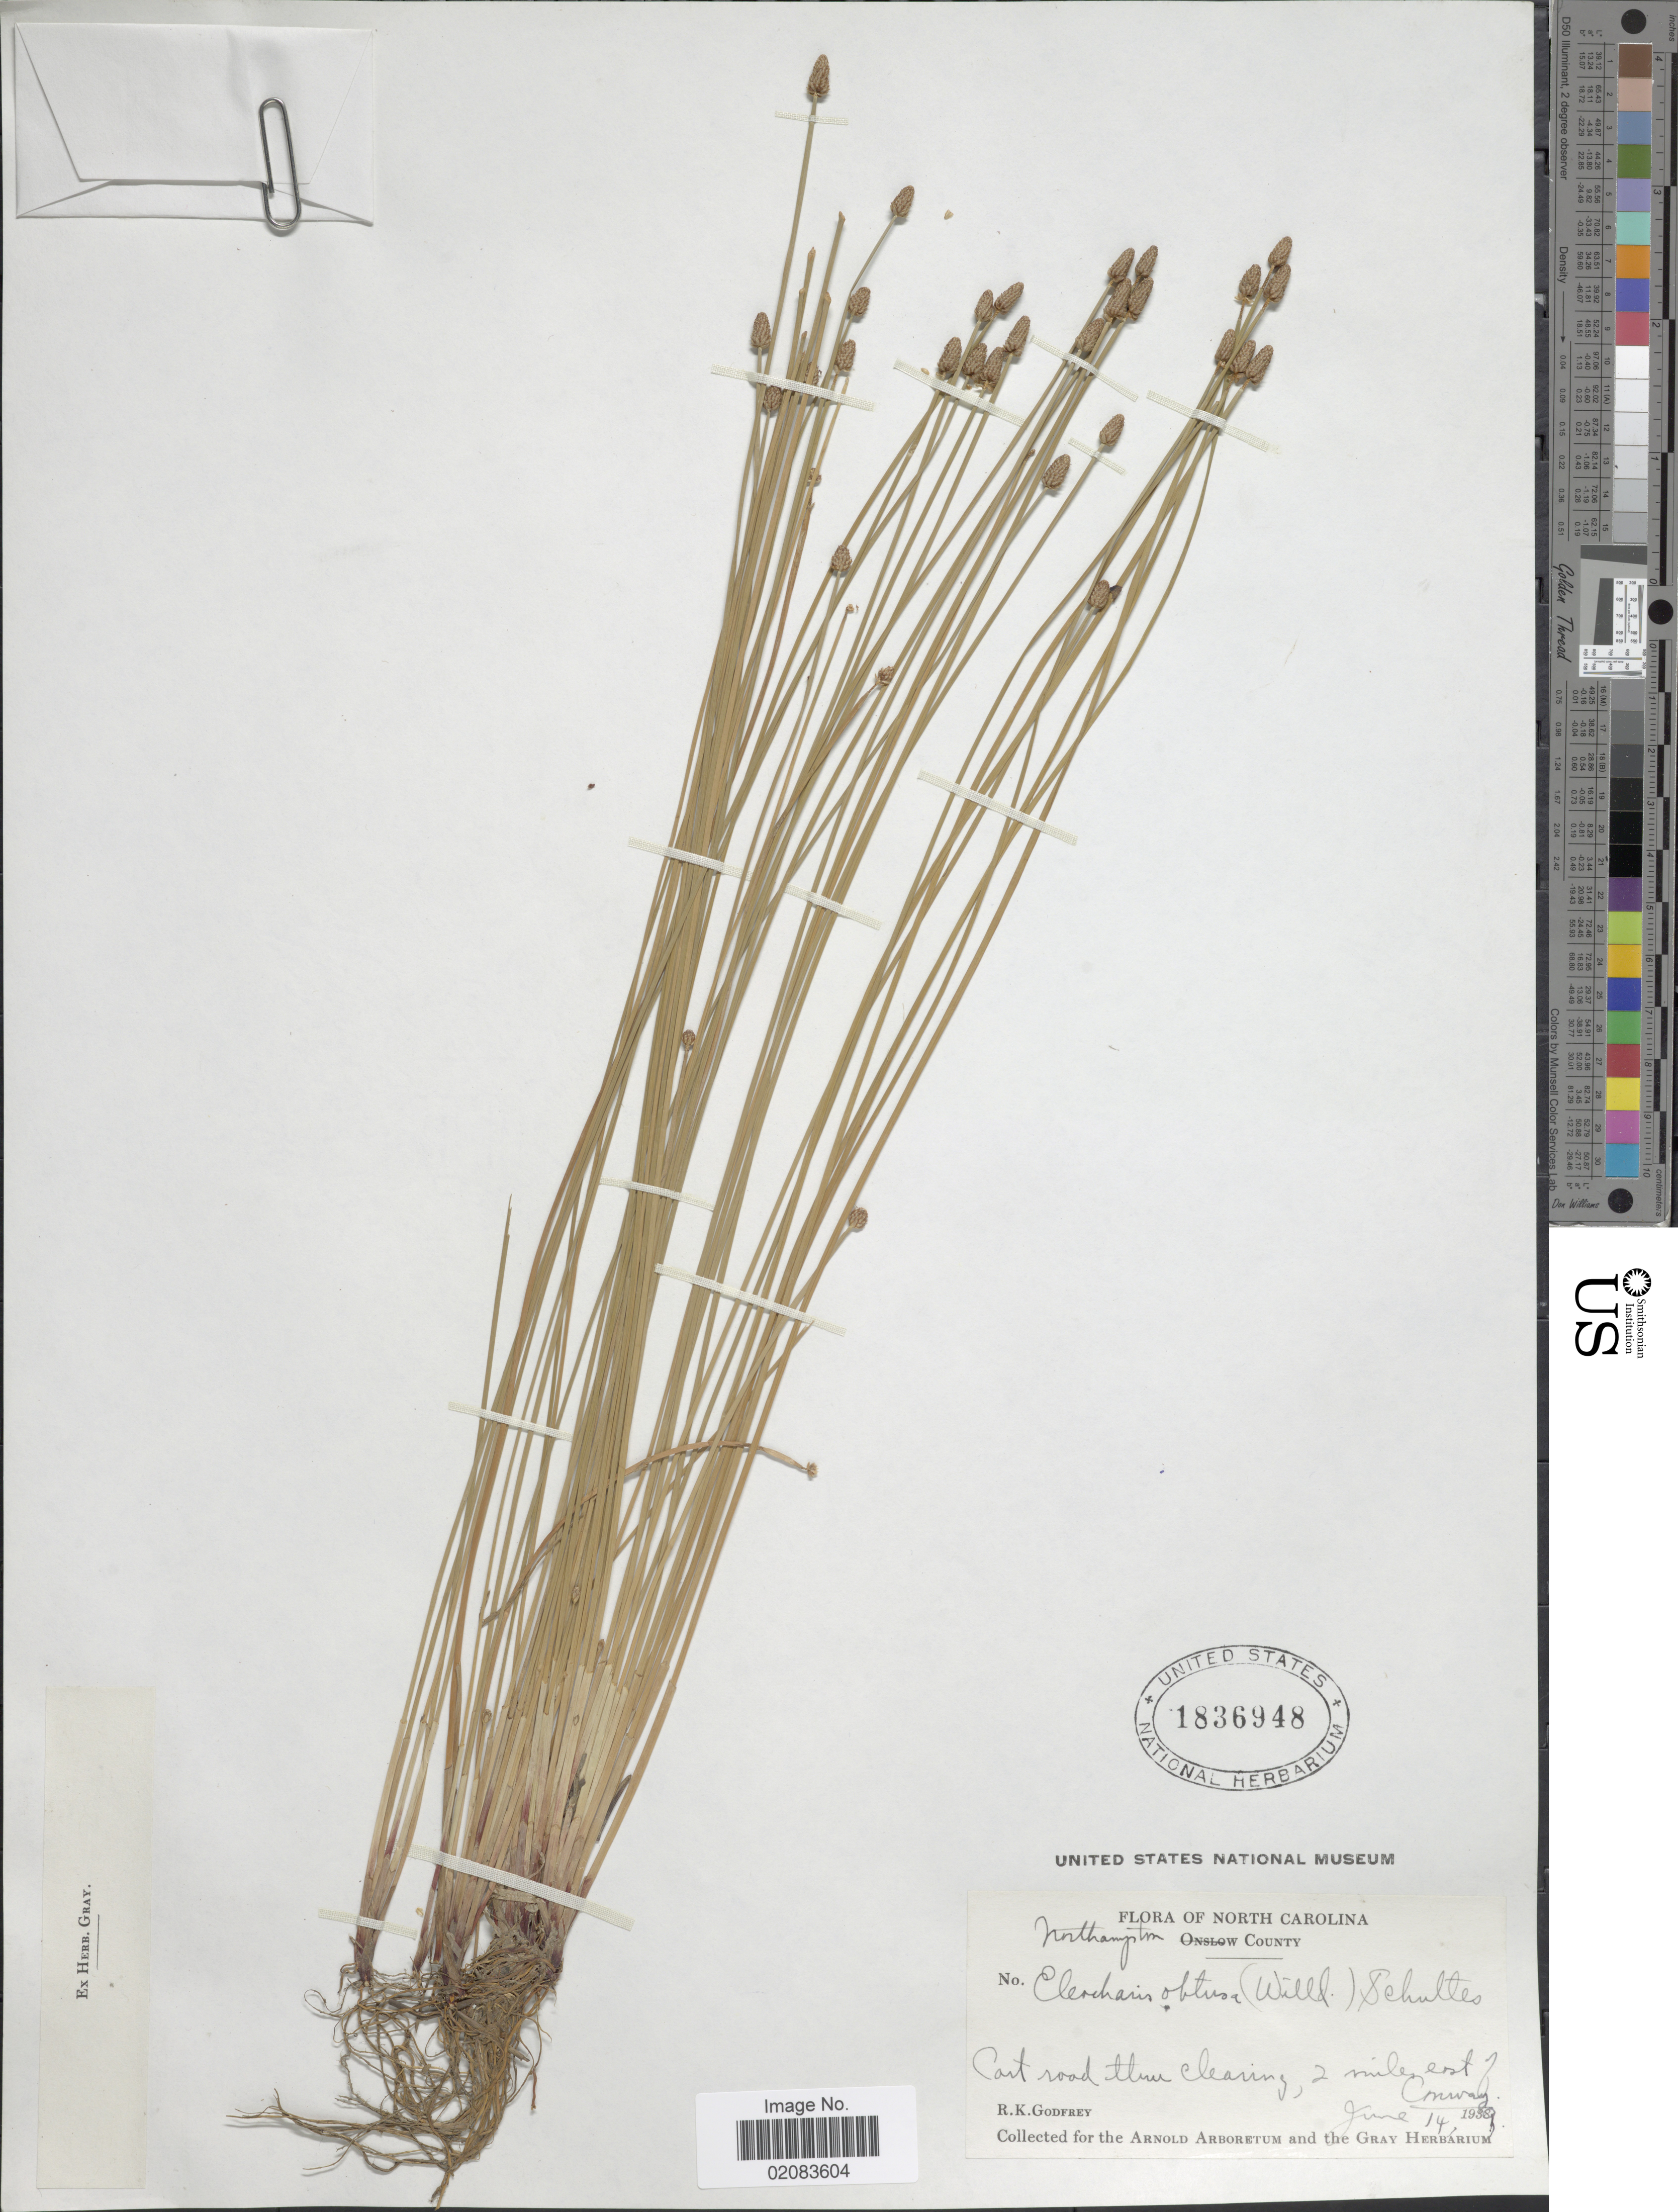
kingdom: Plantae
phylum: Tracheophyta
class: Liliopsida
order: Poales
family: Cyperaceae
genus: Eleocharis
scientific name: Eleocharis obtusa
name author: (Willd.) Schult.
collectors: R. K. Godfrey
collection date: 1938-06-14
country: United States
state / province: North Carolina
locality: Northampton County, cart road thru clearing, 2 miles east of Conway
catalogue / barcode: US 1836948